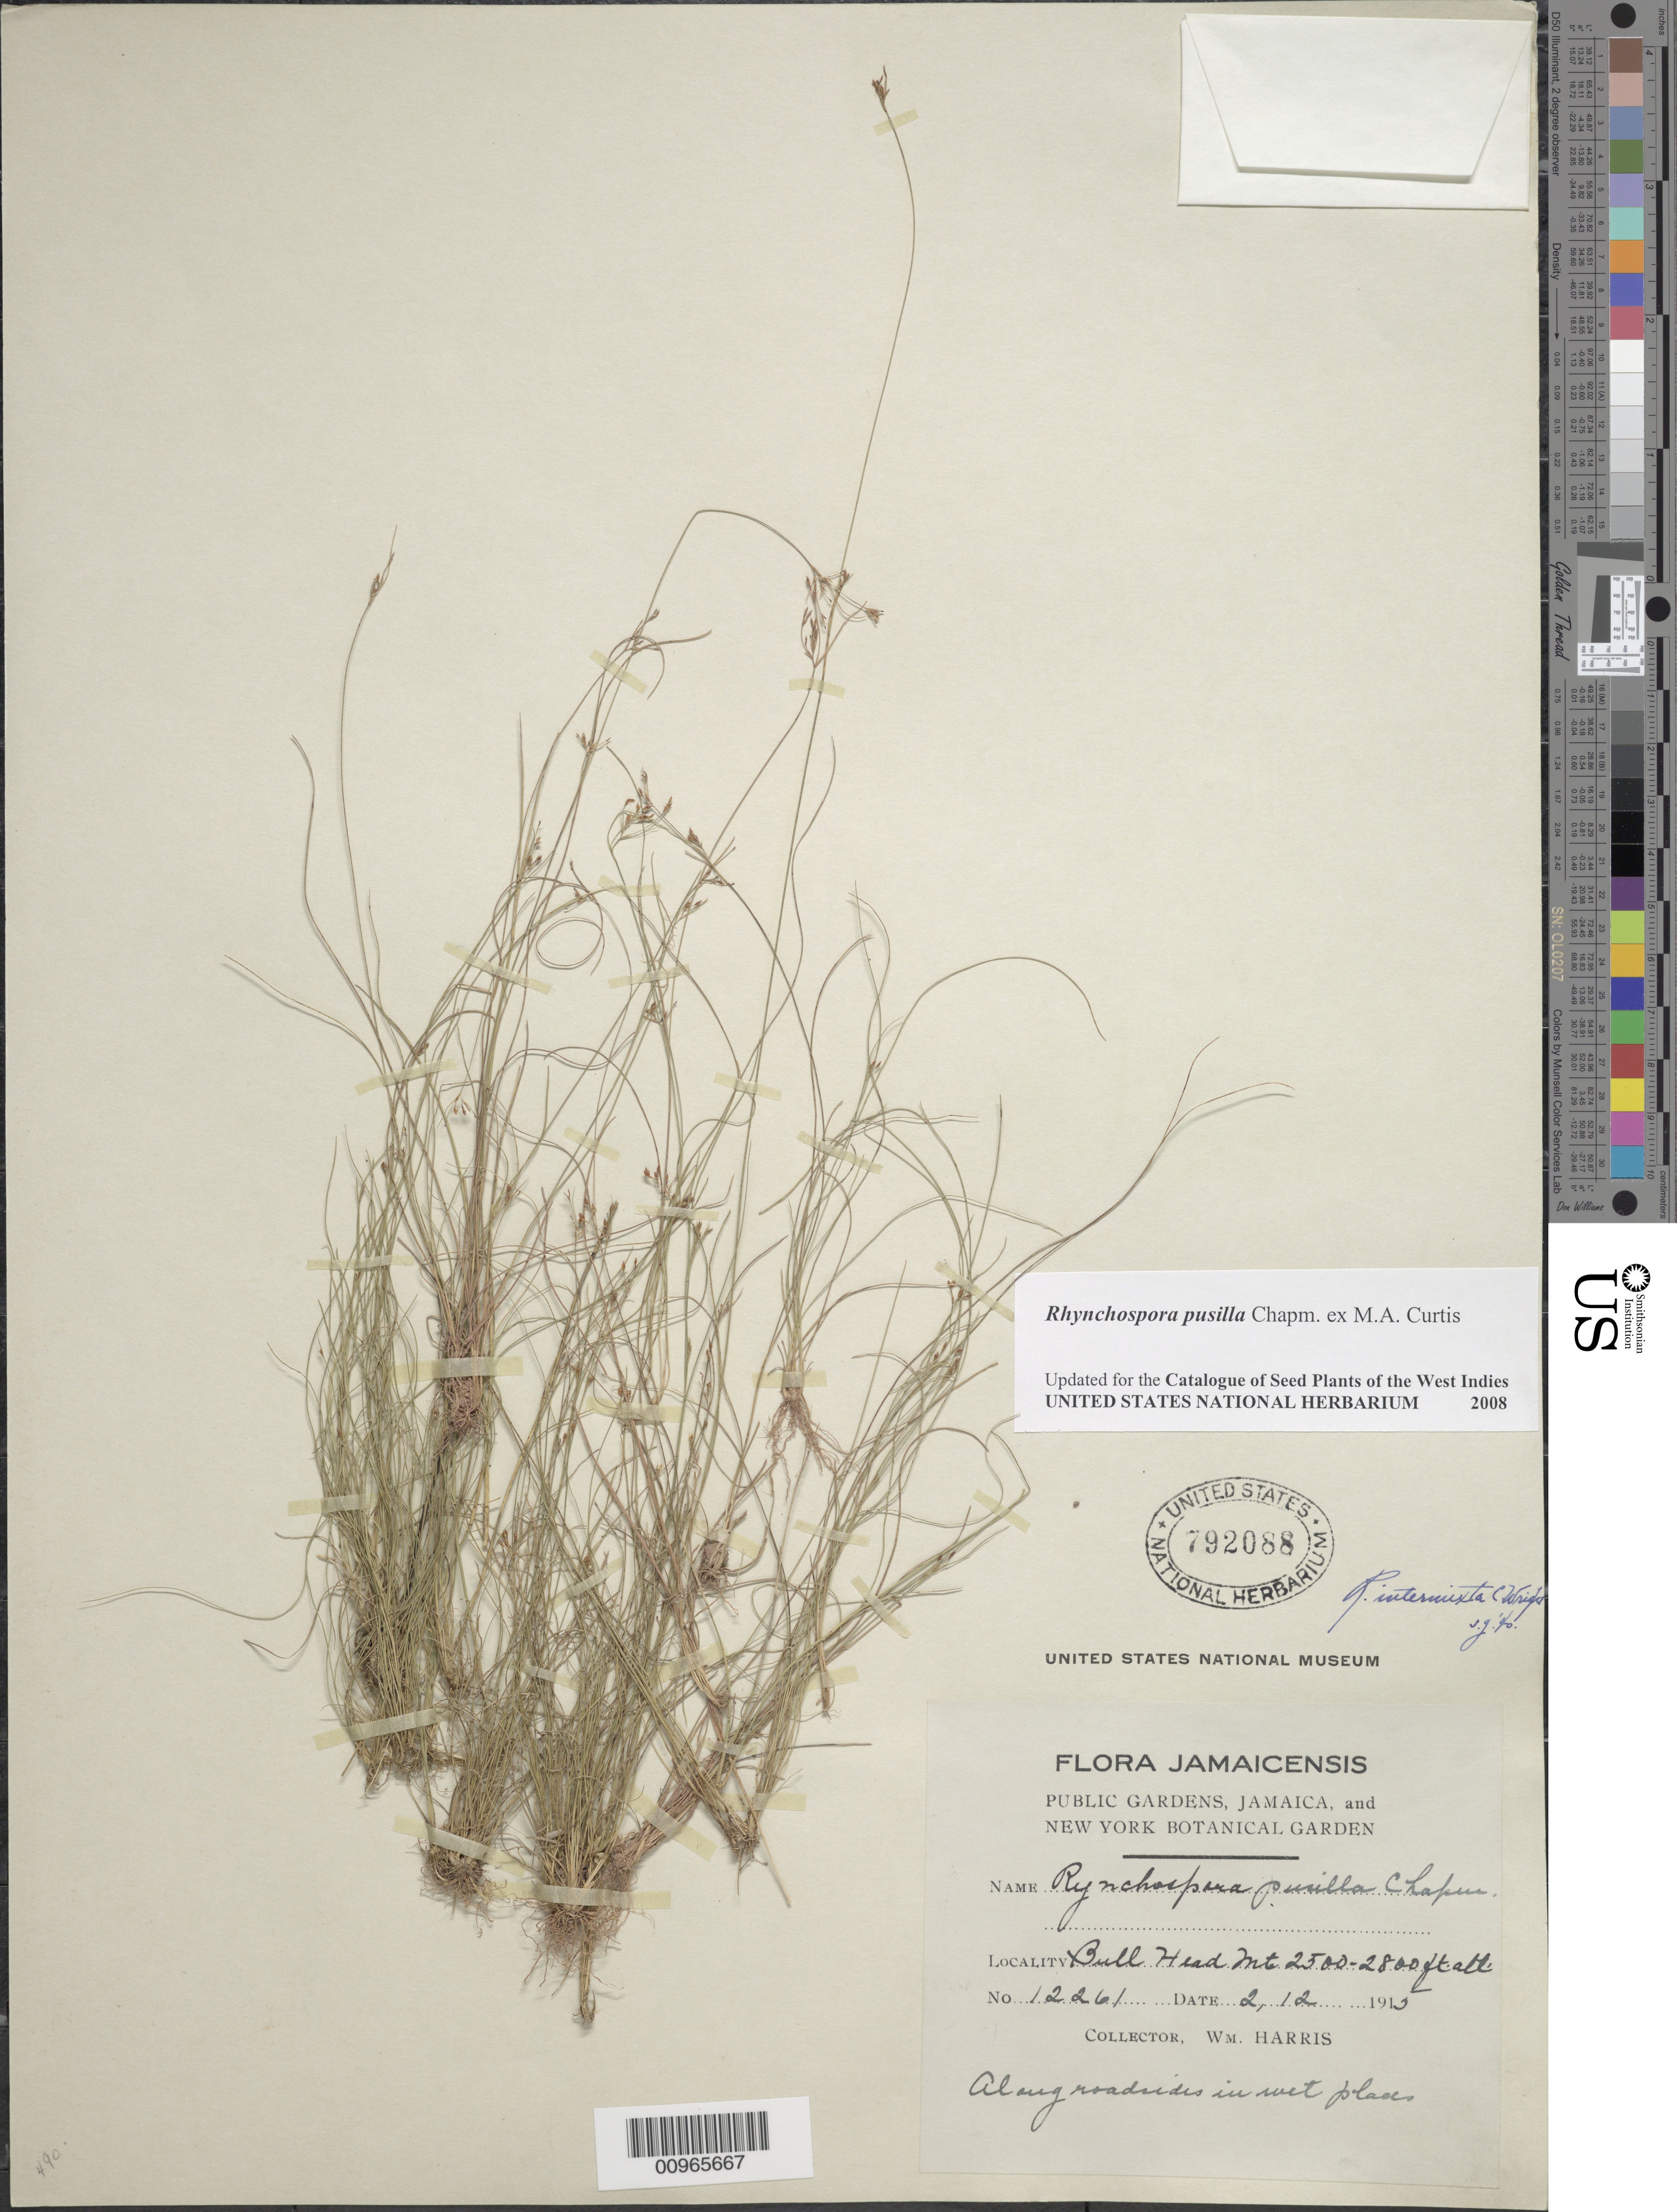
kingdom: Plantae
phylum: Tracheophyta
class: Liliopsida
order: Poales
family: Cyperaceae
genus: Rhynchospora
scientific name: Rhynchospora intermixta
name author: C. Wright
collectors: W. H. Harris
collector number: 12261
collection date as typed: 02 Dec 1915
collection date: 1915-12-02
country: Jamaica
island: Jamaica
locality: Bull Head Mountains, along roadsides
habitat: Along roadsides in wet places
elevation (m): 762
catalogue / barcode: US 792088